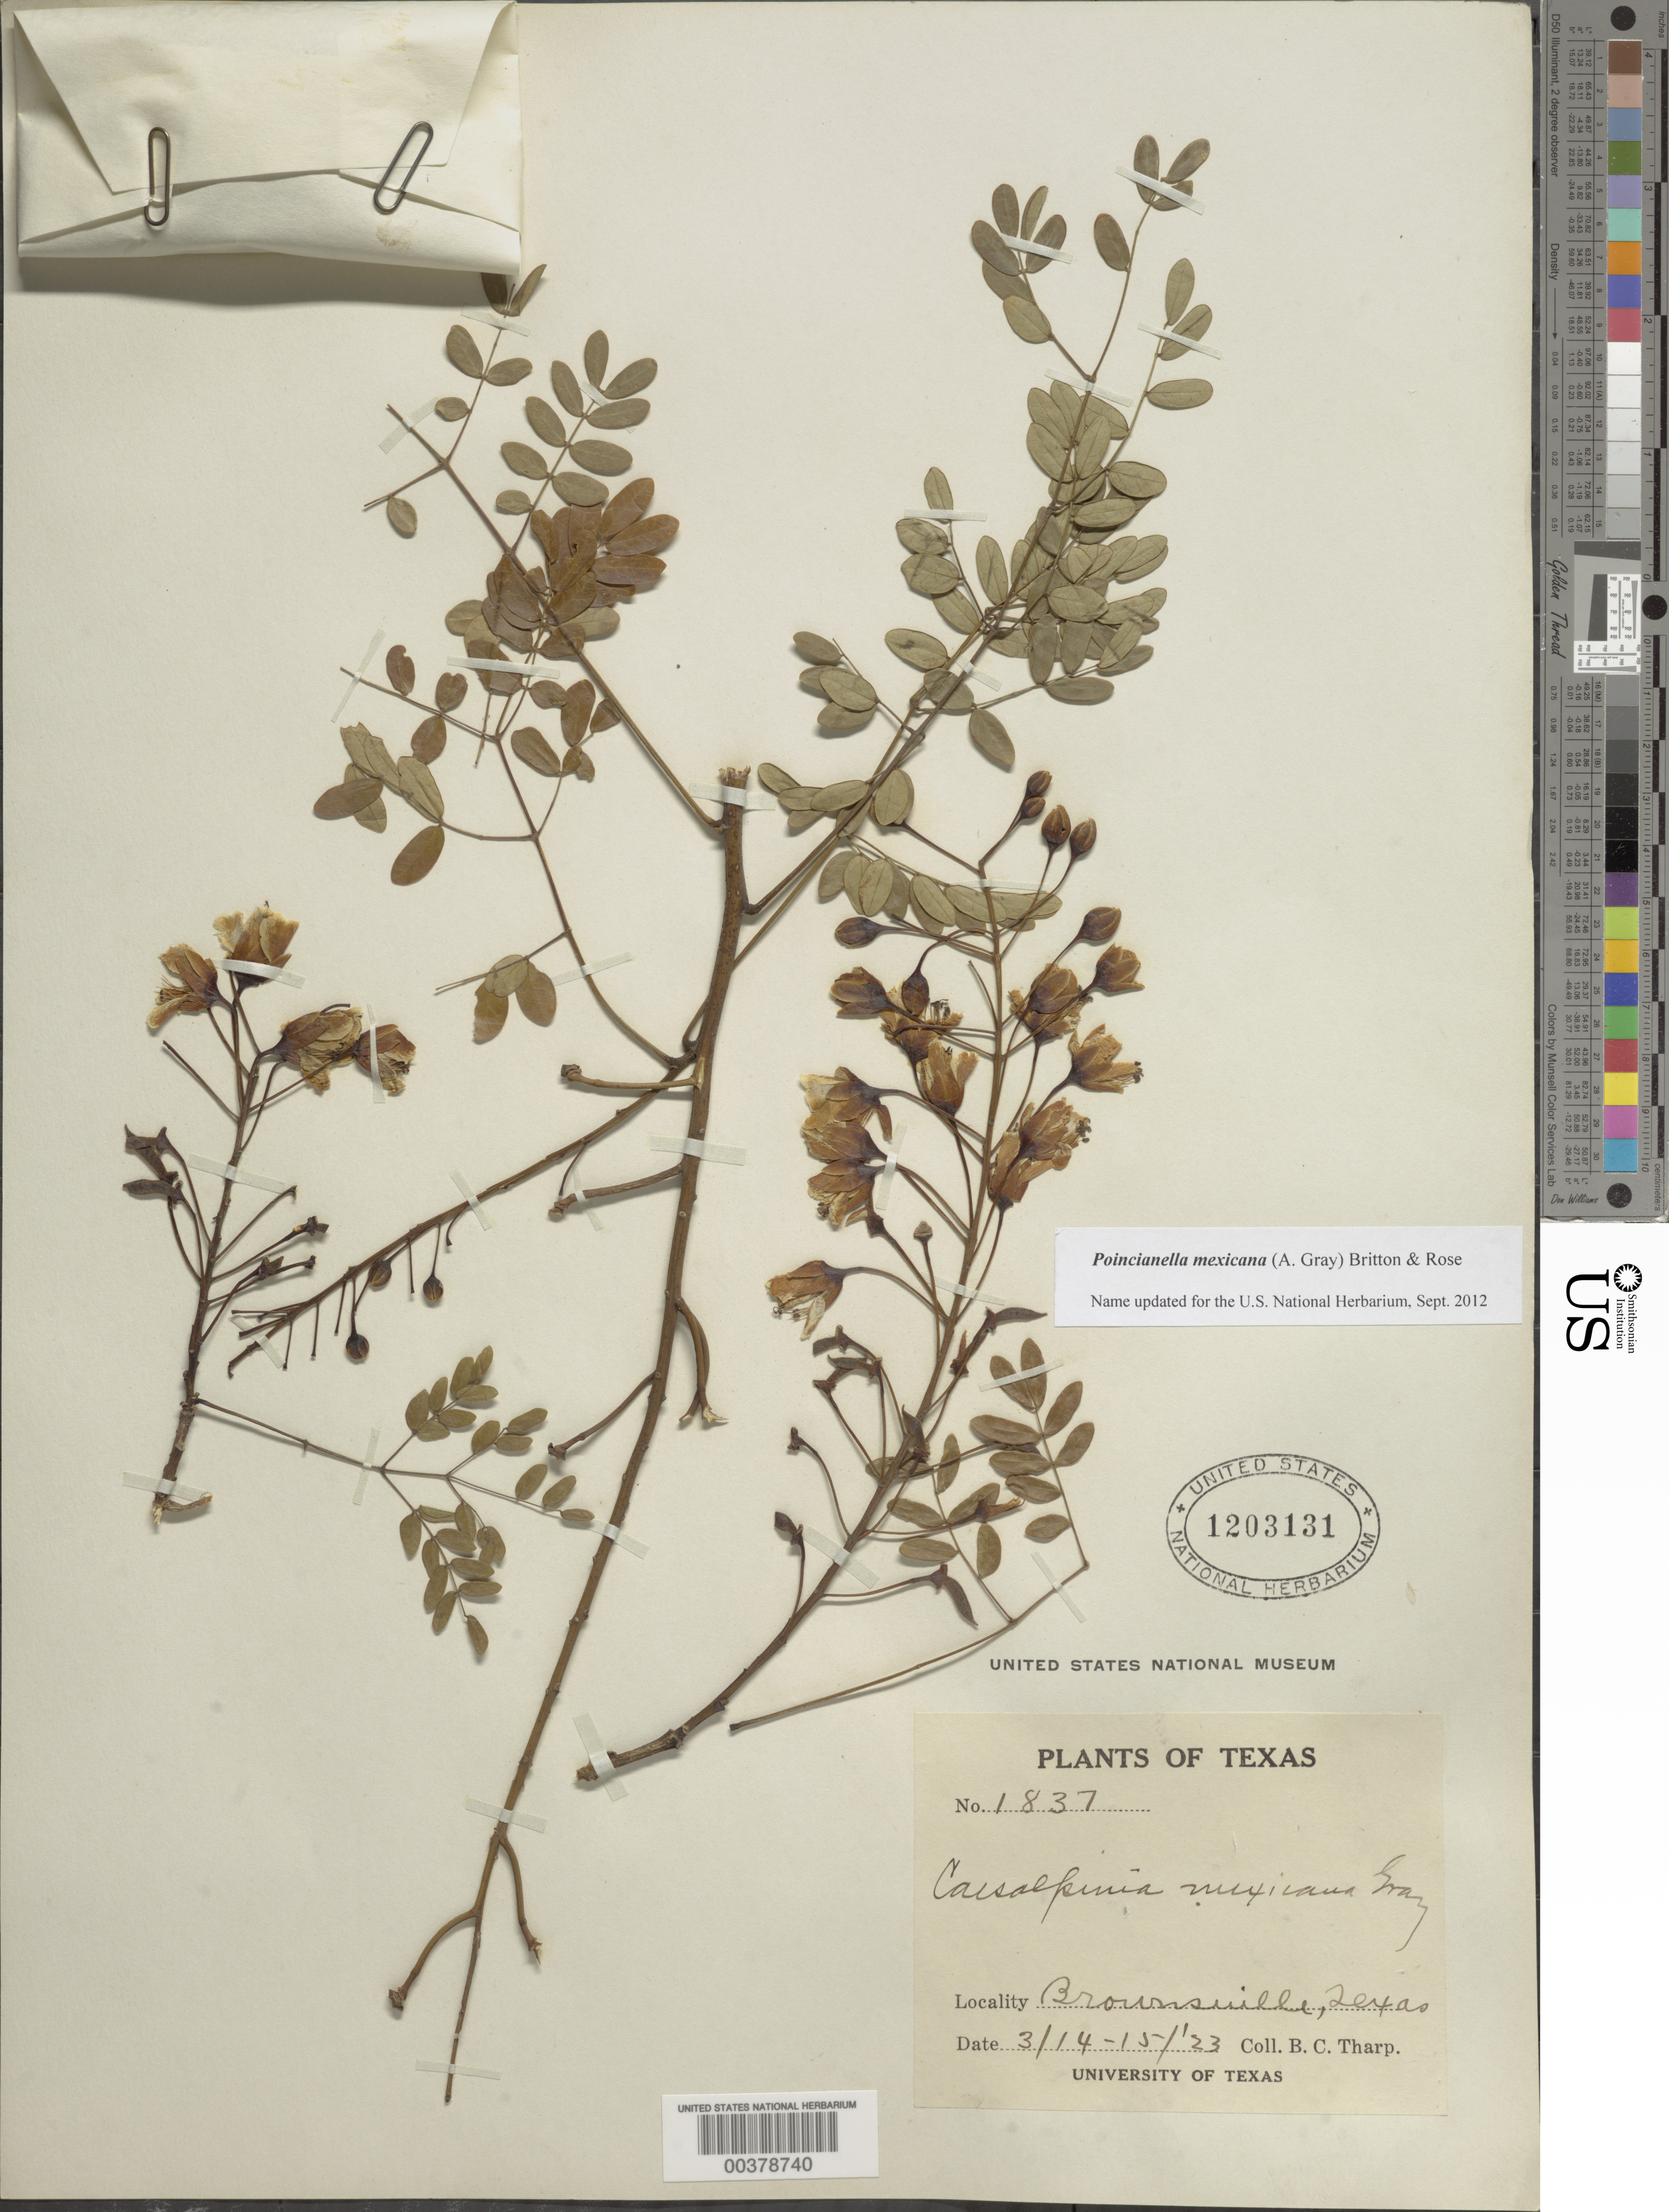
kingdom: Plantae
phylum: Tracheophyta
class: Magnoliopsida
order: Fabales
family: Fabaceae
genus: Erythrostemon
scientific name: Erythrostemon mexicanus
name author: (Rose) Gagnon & G.P. Lewis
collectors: B. C. Tharp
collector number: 1837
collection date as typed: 14 Mar 1923 to 15 Mar 1923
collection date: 1923-03-14/1923-03-15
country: United States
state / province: Texas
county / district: Cameron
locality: Brownsville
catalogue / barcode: US 1203131